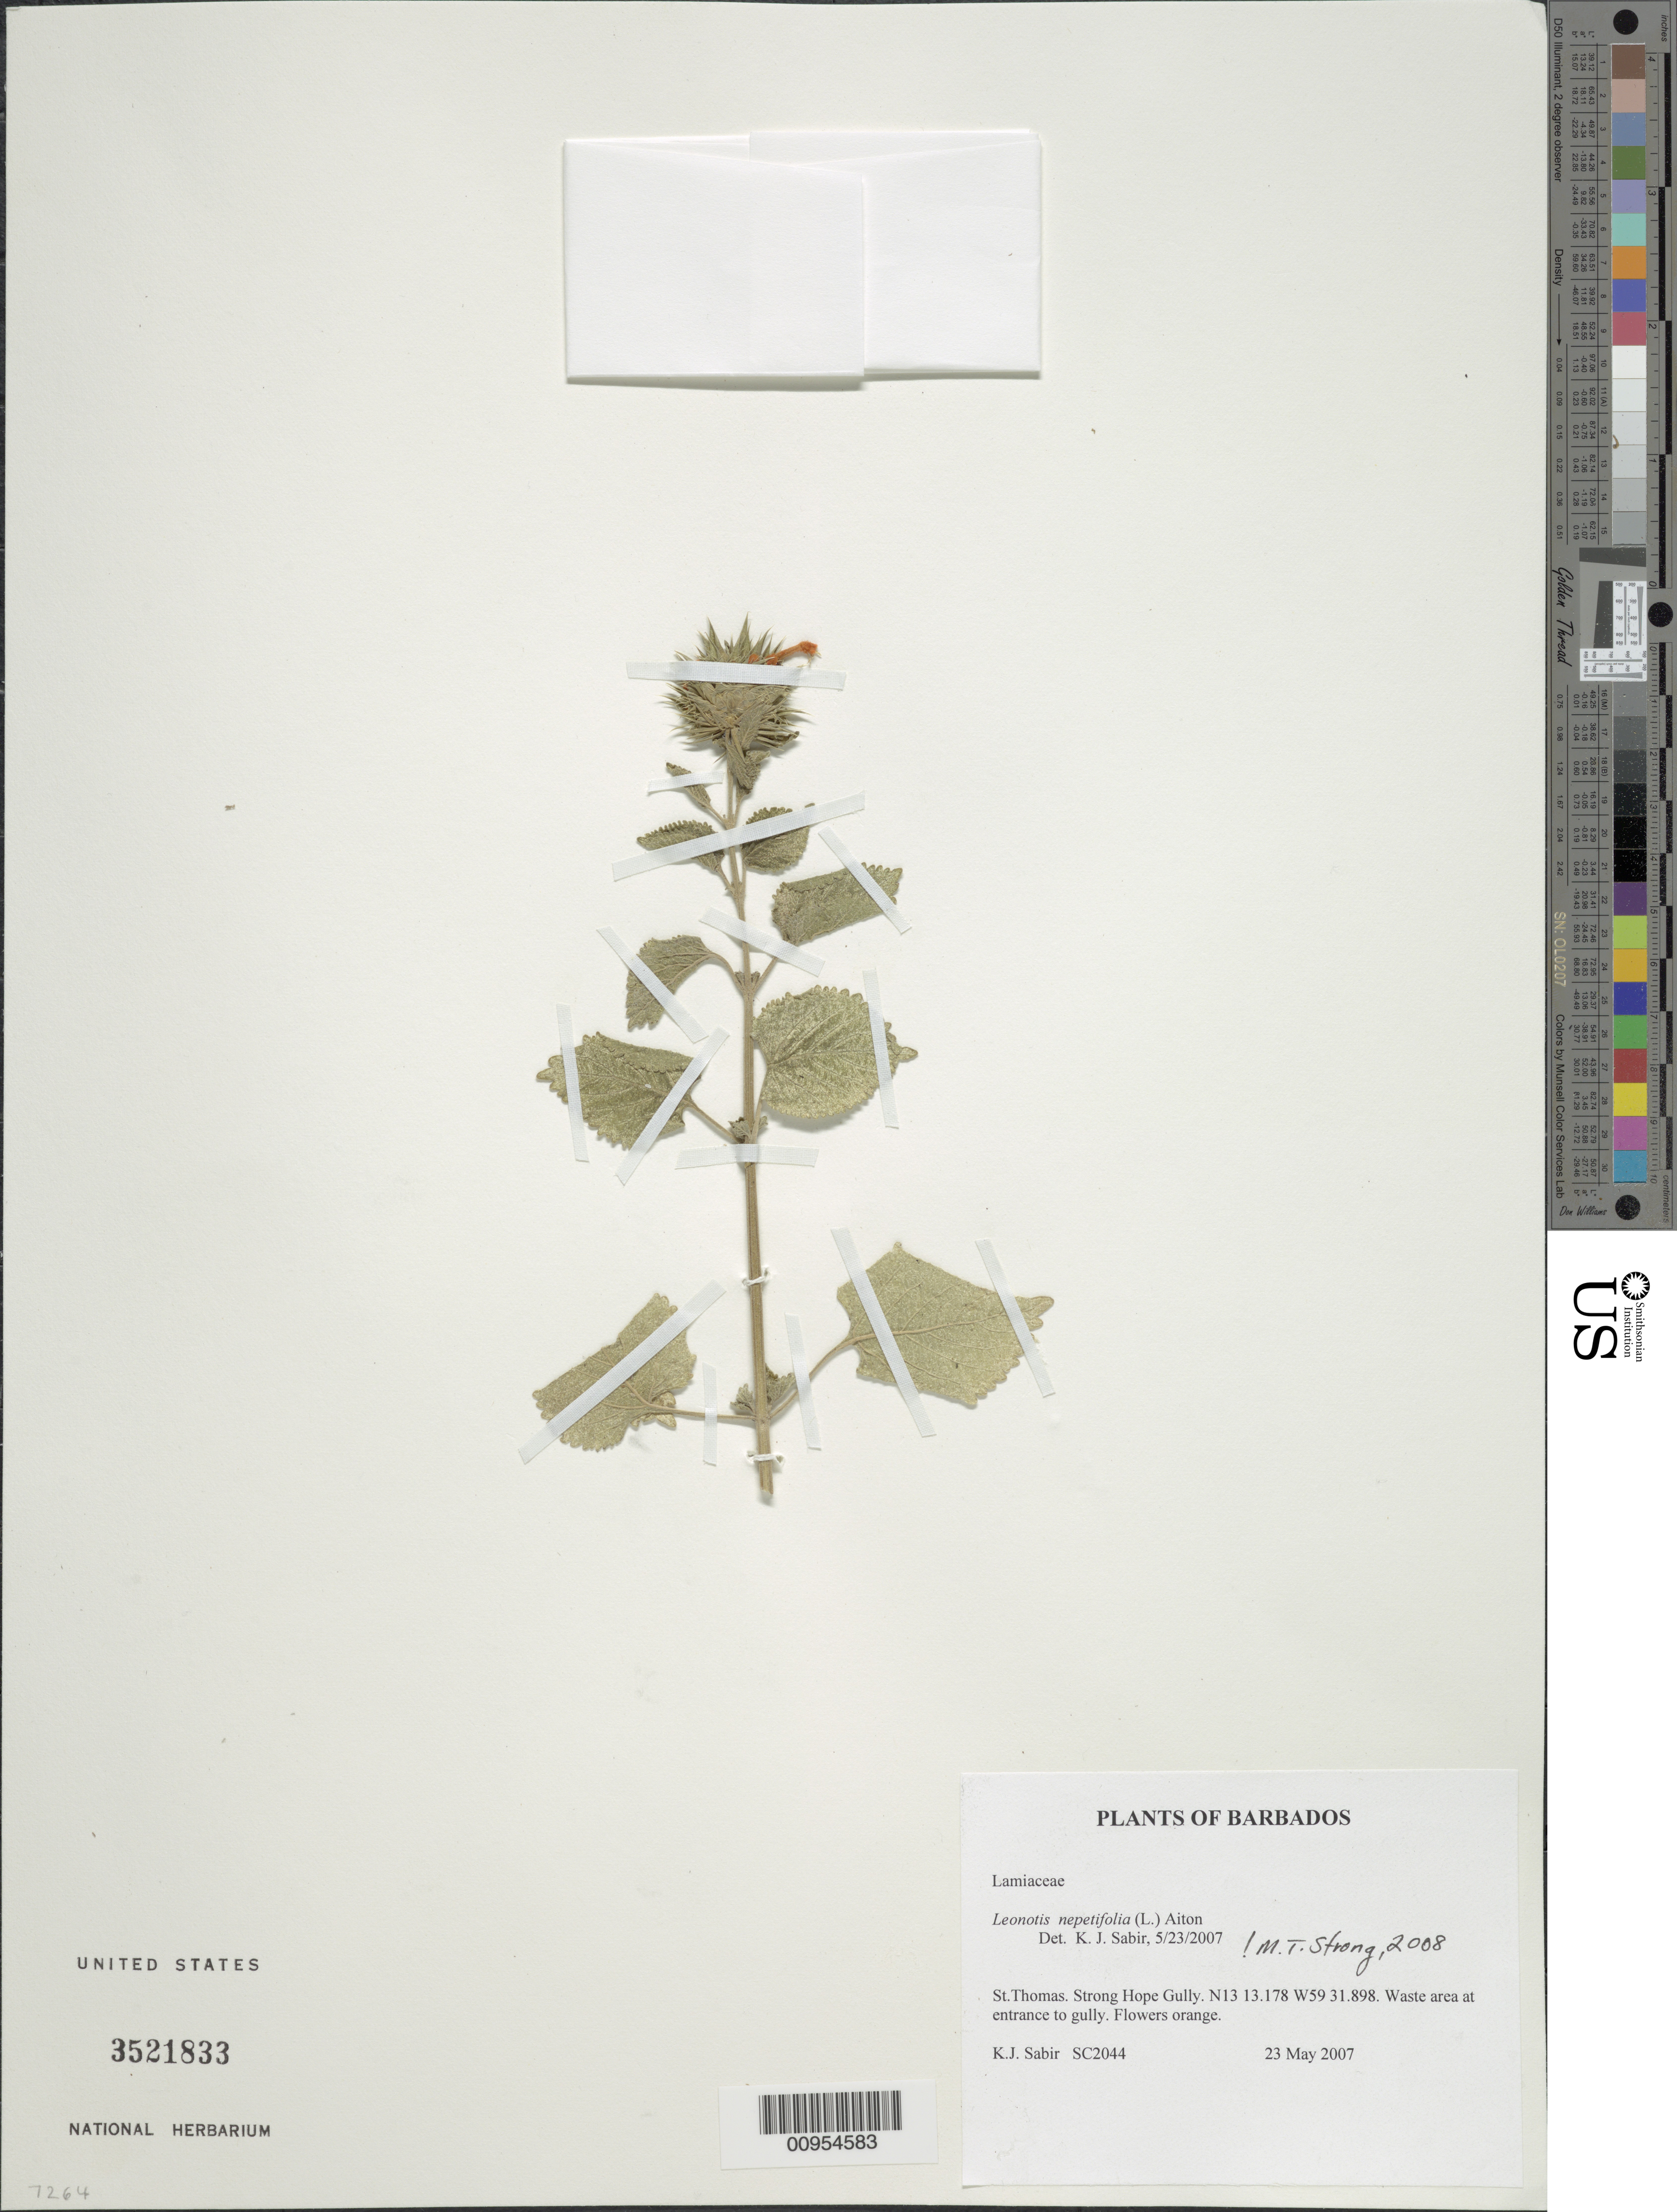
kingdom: Plantae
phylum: Tracheophyta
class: Magnoliopsida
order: Lamiales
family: Lamiaceae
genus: Leonotis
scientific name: Leonotis nepetifolia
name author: (L.) R. Br.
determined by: Strong, M. T., (US), Smithsonian Institution - National Museum of Natural History (UNITED STATES)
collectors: K. Sabir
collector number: SC 2044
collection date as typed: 23 May 2007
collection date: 2007-05-23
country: Barbados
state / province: Saint Thomas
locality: Strong Hope Gully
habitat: Waste area at entrance to gully.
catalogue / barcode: US 3521833